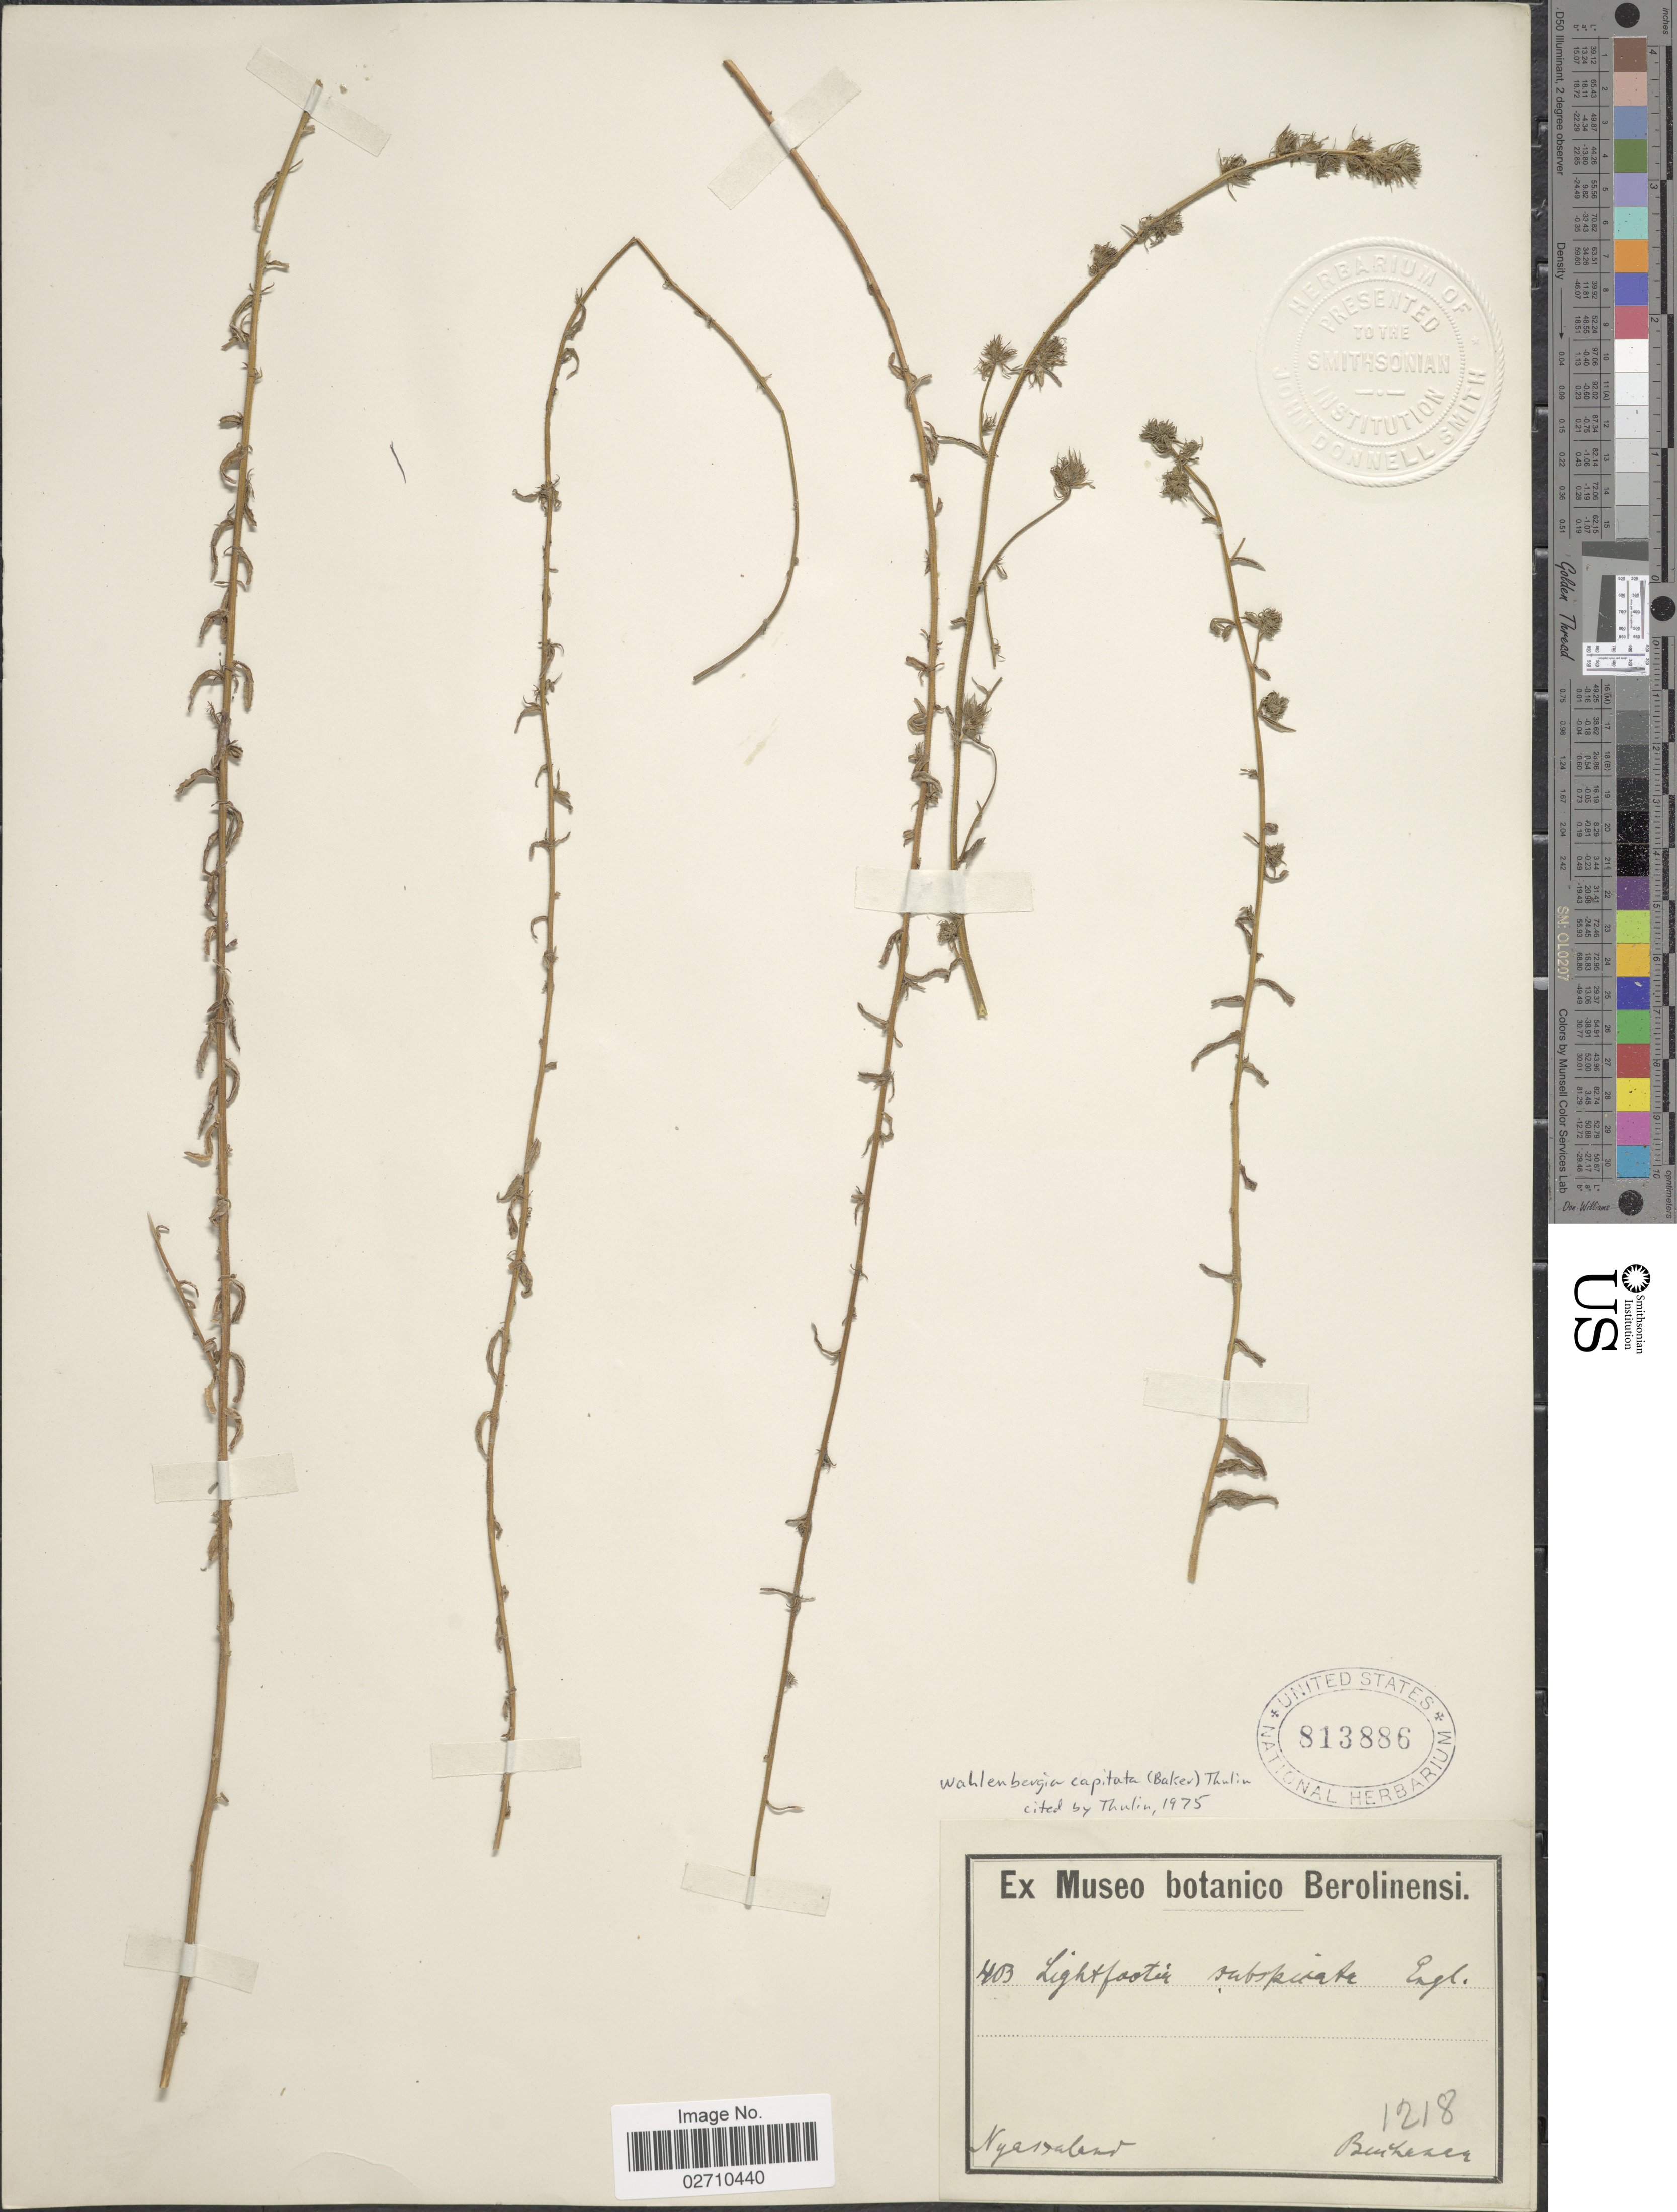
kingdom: Plantae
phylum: Tracheophyta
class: Magnoliopsida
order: Asterales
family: Campanulaceae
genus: Wahlenbergia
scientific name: Wahlenbergia capitata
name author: (Baker) Thulin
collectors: -. Buchanan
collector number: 403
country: Malawi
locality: Nyasaland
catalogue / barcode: US 813886